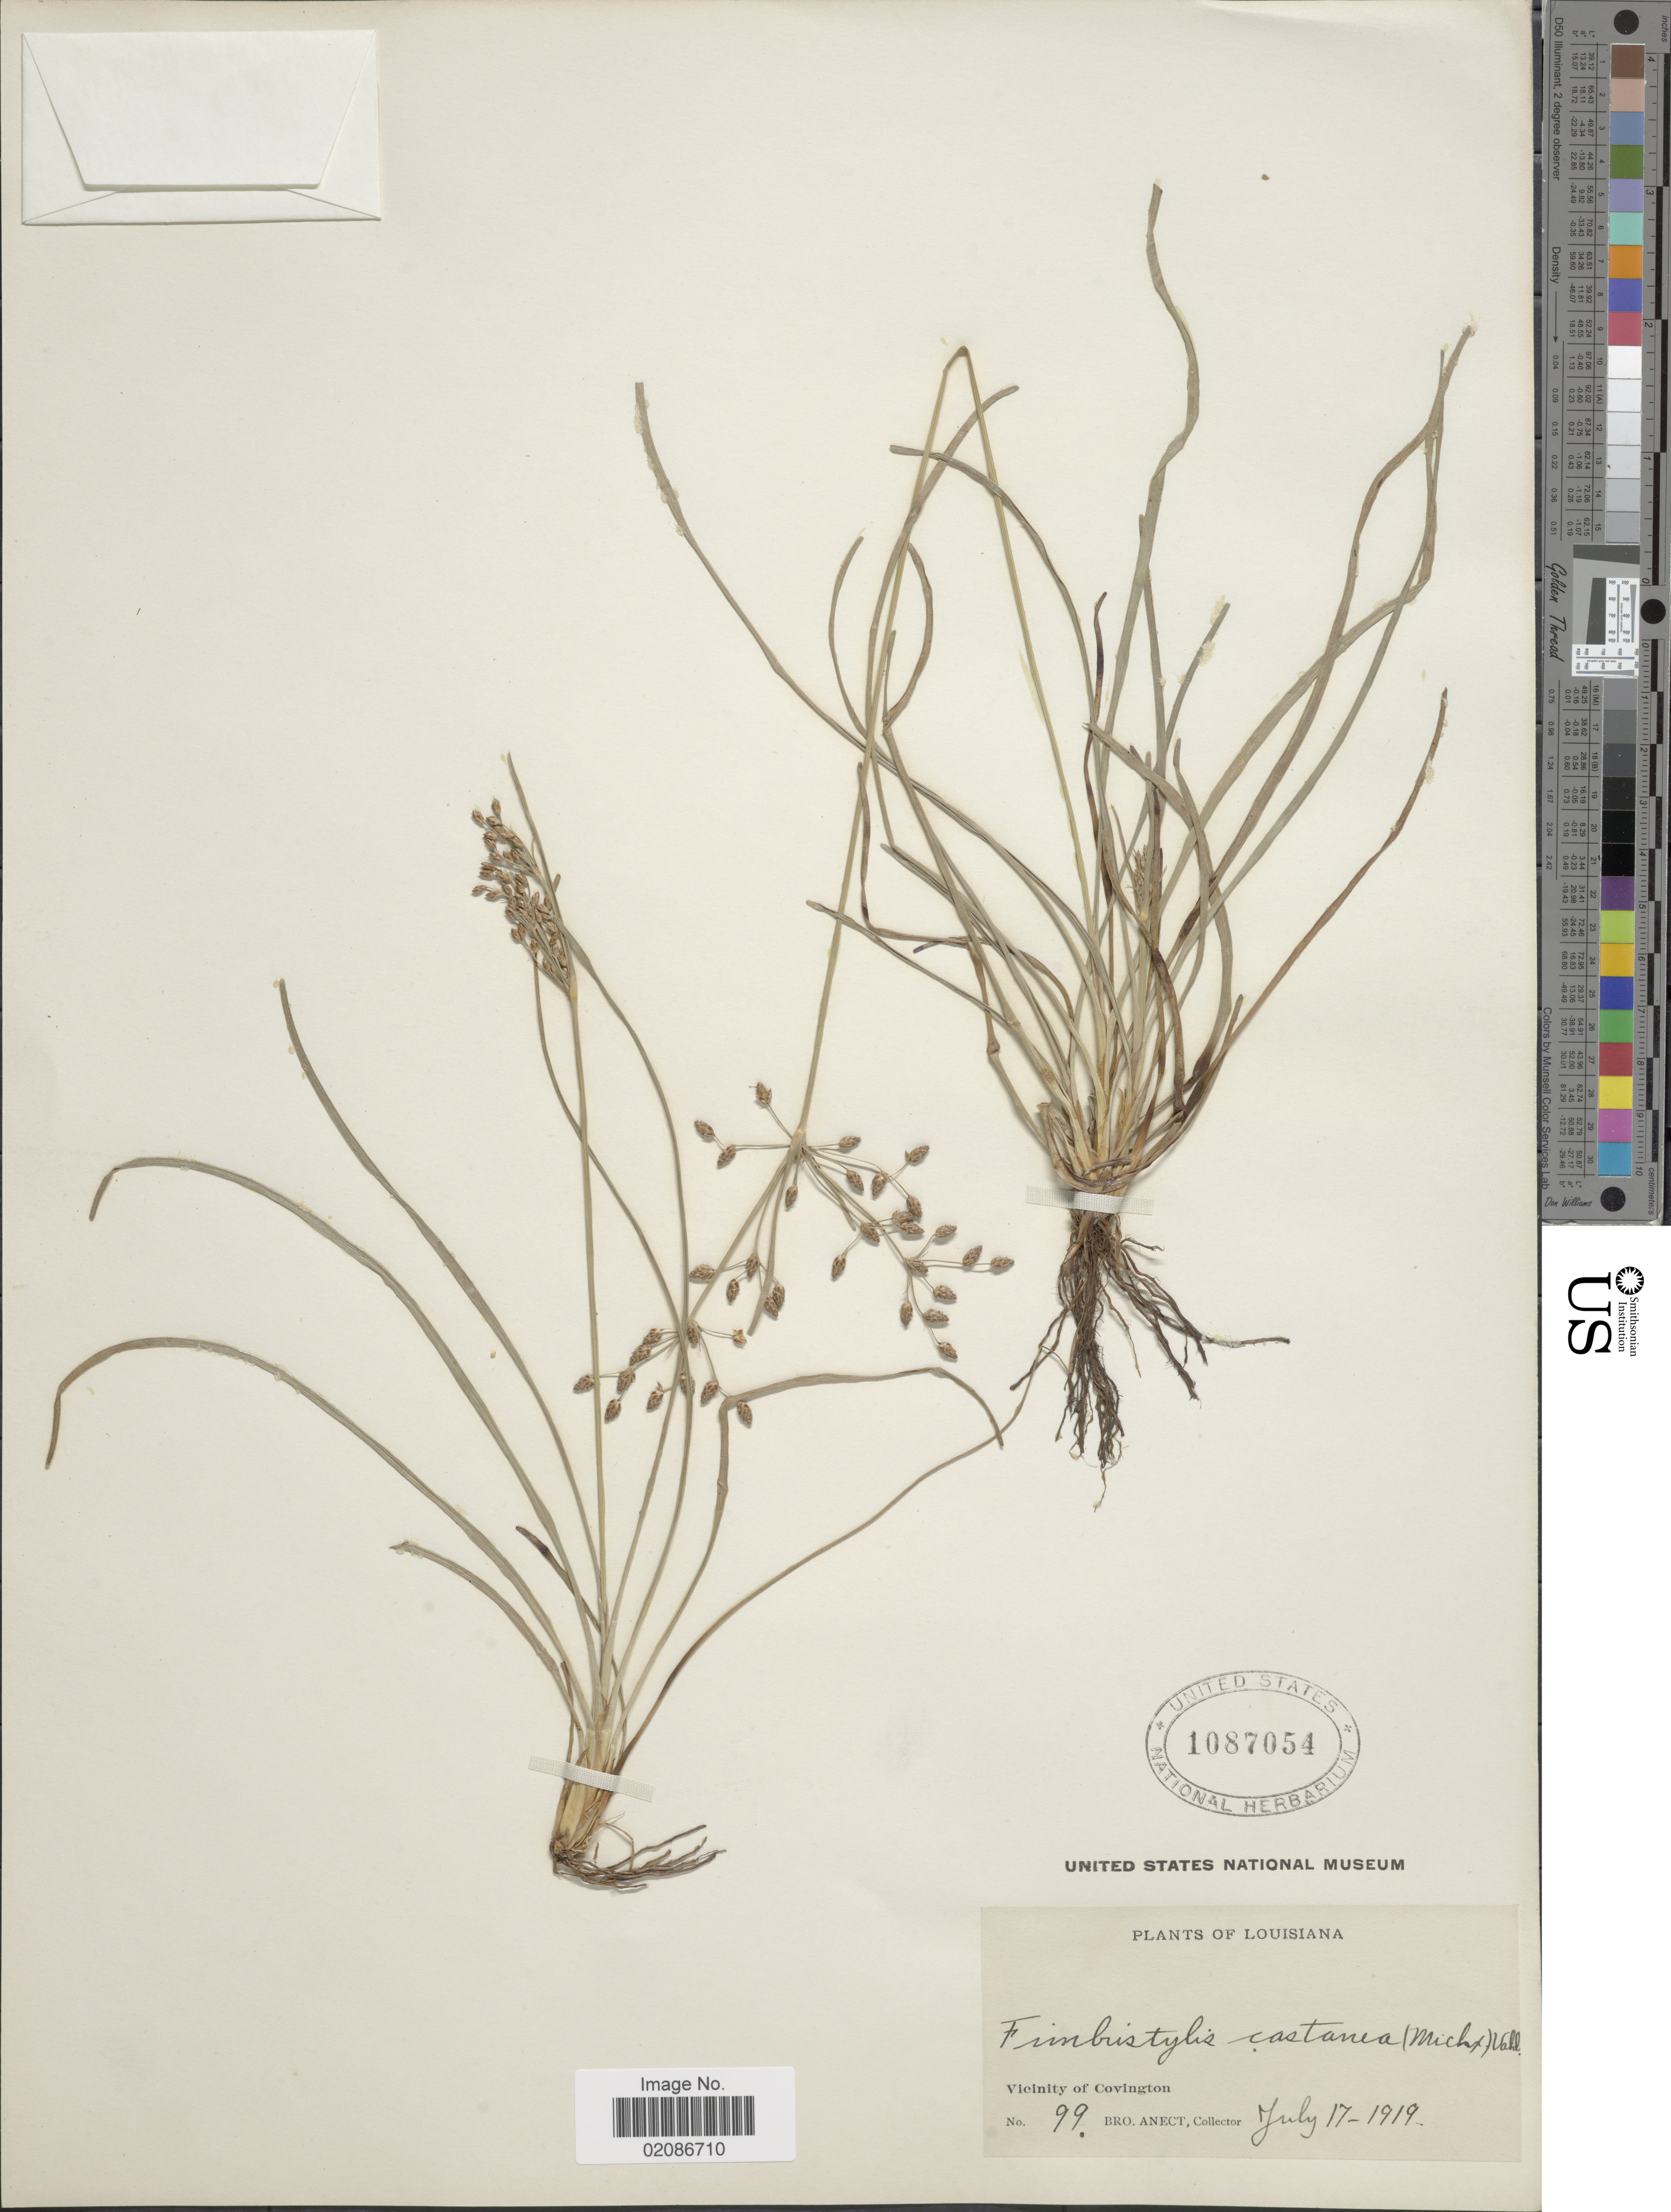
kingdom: Plantae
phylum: Tracheophyta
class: Liliopsida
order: Poales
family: Cyperaceae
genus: Fimbristylis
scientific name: Fimbristylis dichotoma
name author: (L.) Vahl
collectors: B. Anect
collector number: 99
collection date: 1919-07-17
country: United States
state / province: Louisiana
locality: Vicinity of Covington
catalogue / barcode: US 1087054